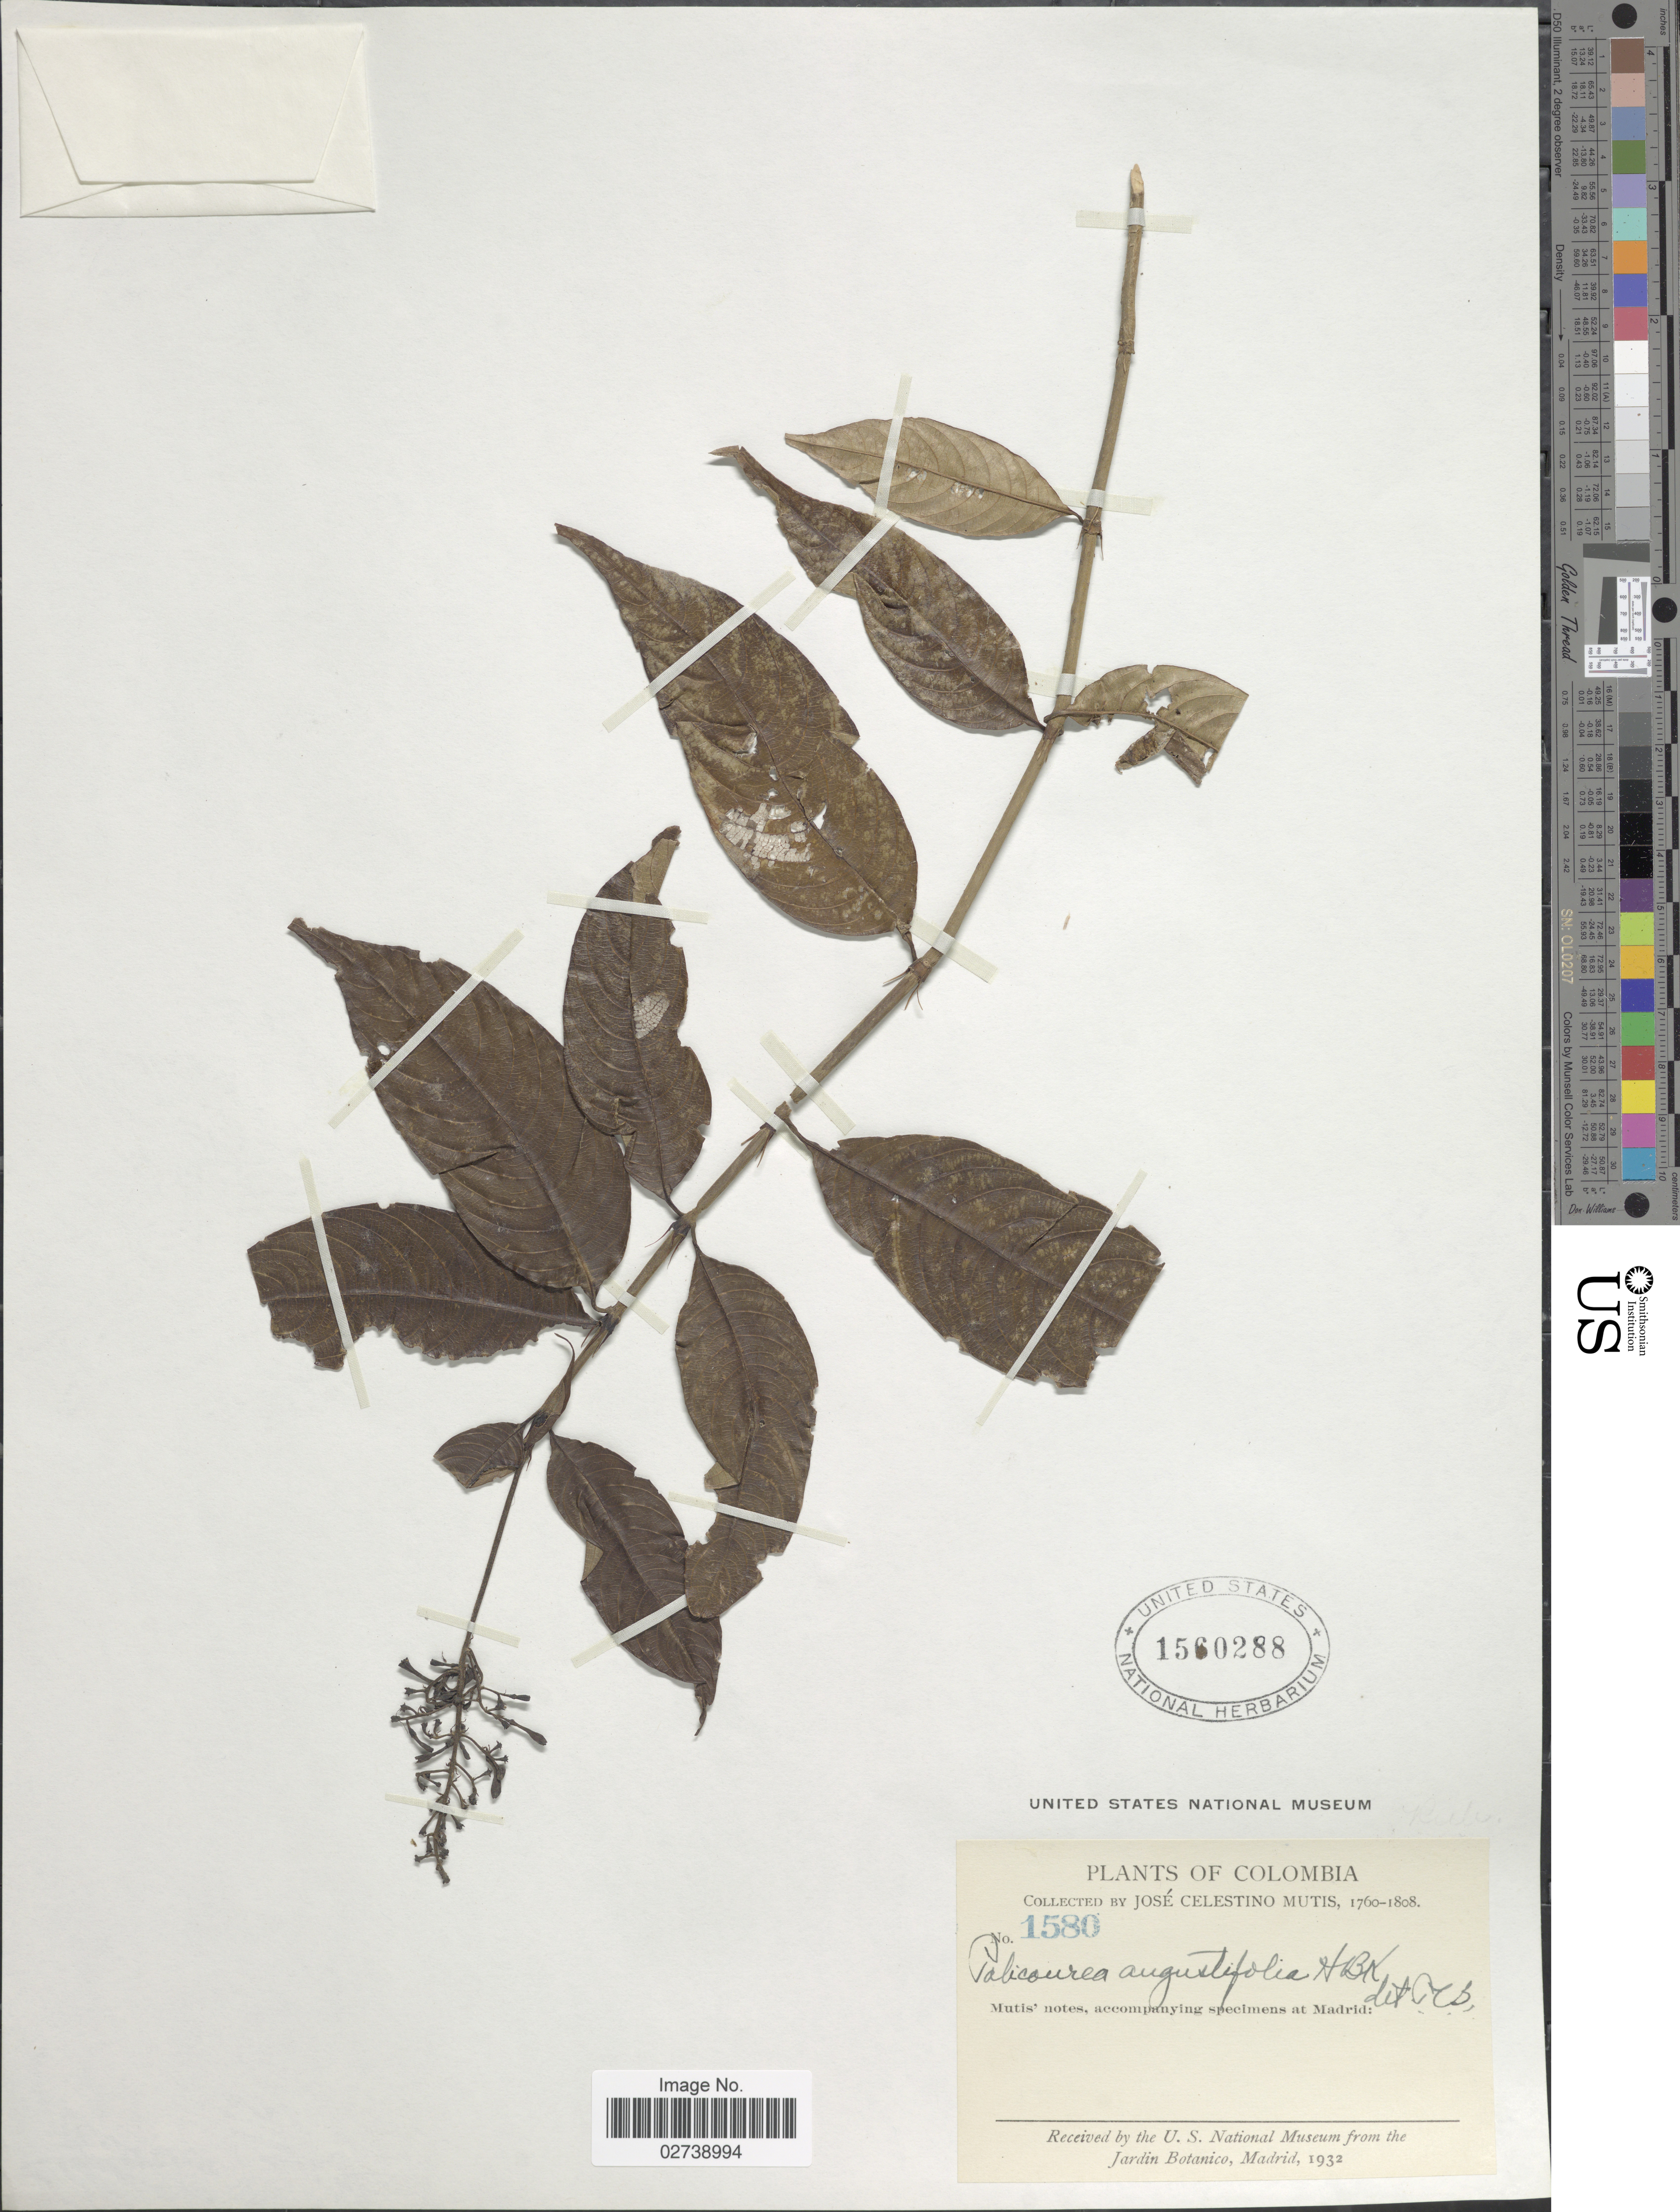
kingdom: Plantae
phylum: Tracheophyta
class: Magnoliopsida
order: Gentianales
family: Rubiaceae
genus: Palicourea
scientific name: Palicourea angustifolia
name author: Kunth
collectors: J. C. B. Mutis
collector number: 1580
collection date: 1760/1808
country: Colombia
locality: Colombia.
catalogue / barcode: US 1560288